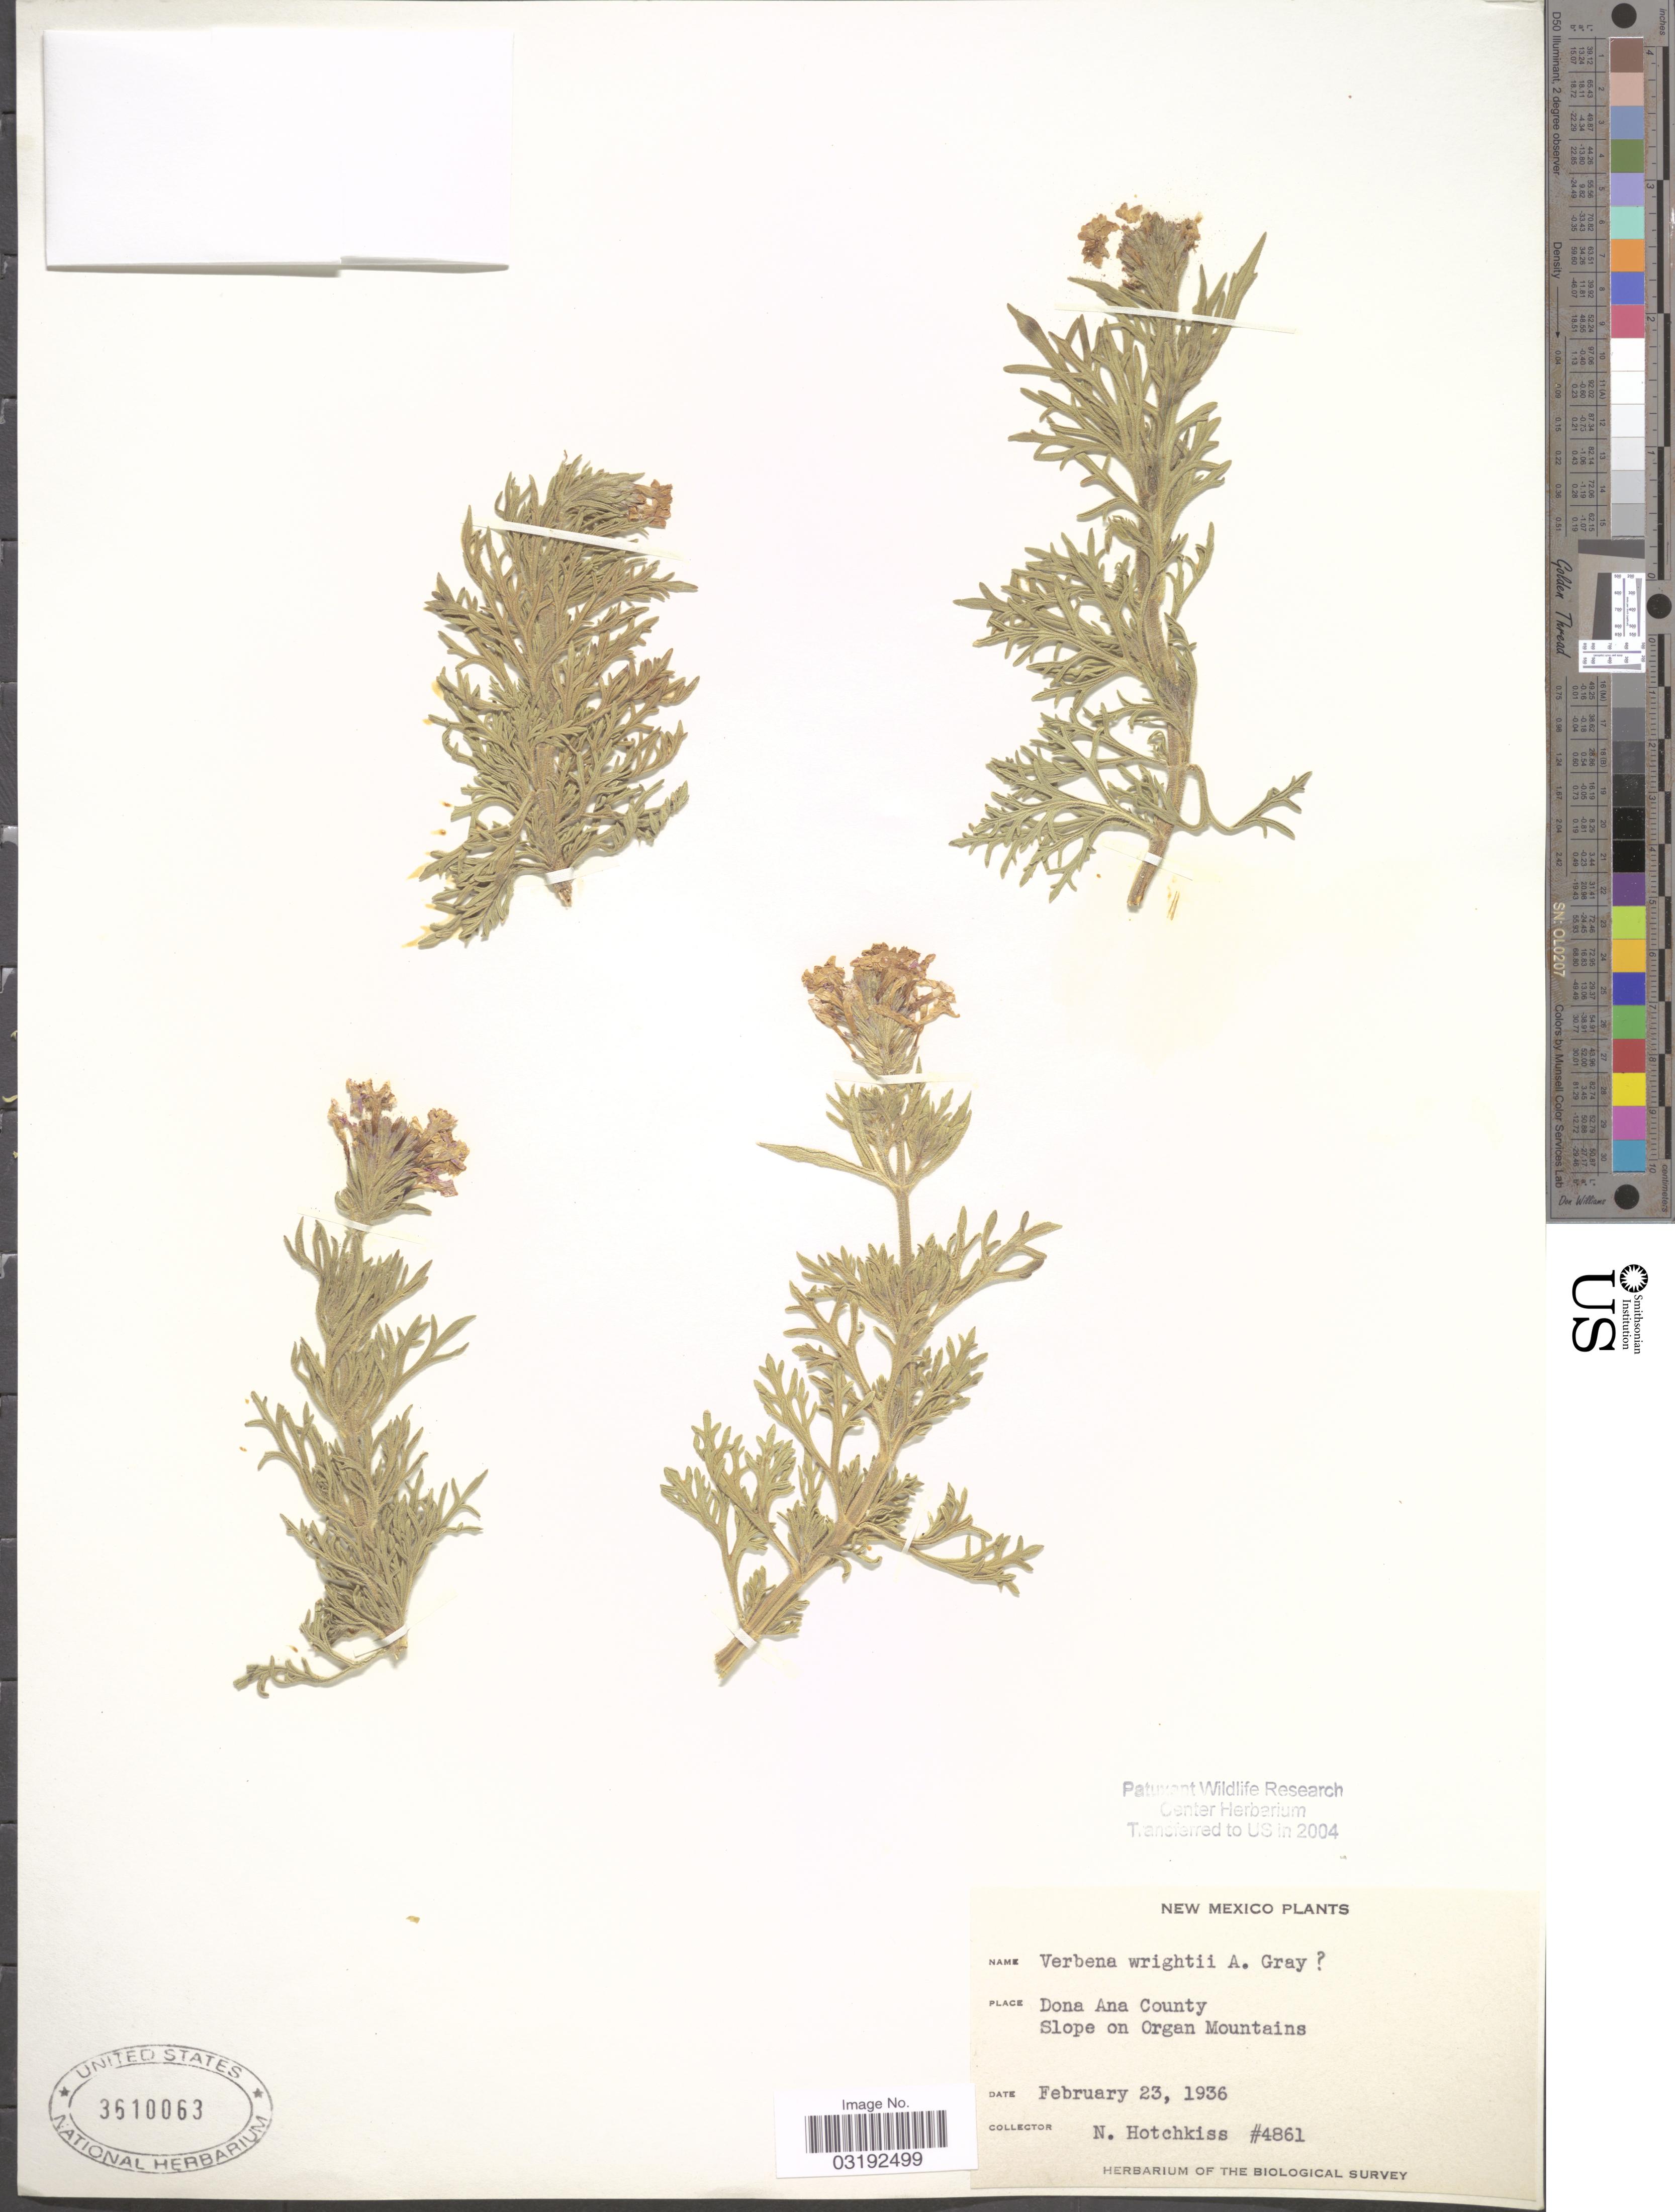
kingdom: Plantae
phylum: Tracheophyta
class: Magnoliopsida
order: Lamiales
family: Verbenaceae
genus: Verbena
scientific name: Verbena wrightii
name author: A. Gray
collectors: N. Hotchkiss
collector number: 4861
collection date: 1936-02-23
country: United States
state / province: New Mexico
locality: Dona Ana County. Slope on Organ Mountains.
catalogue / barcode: US 3610063